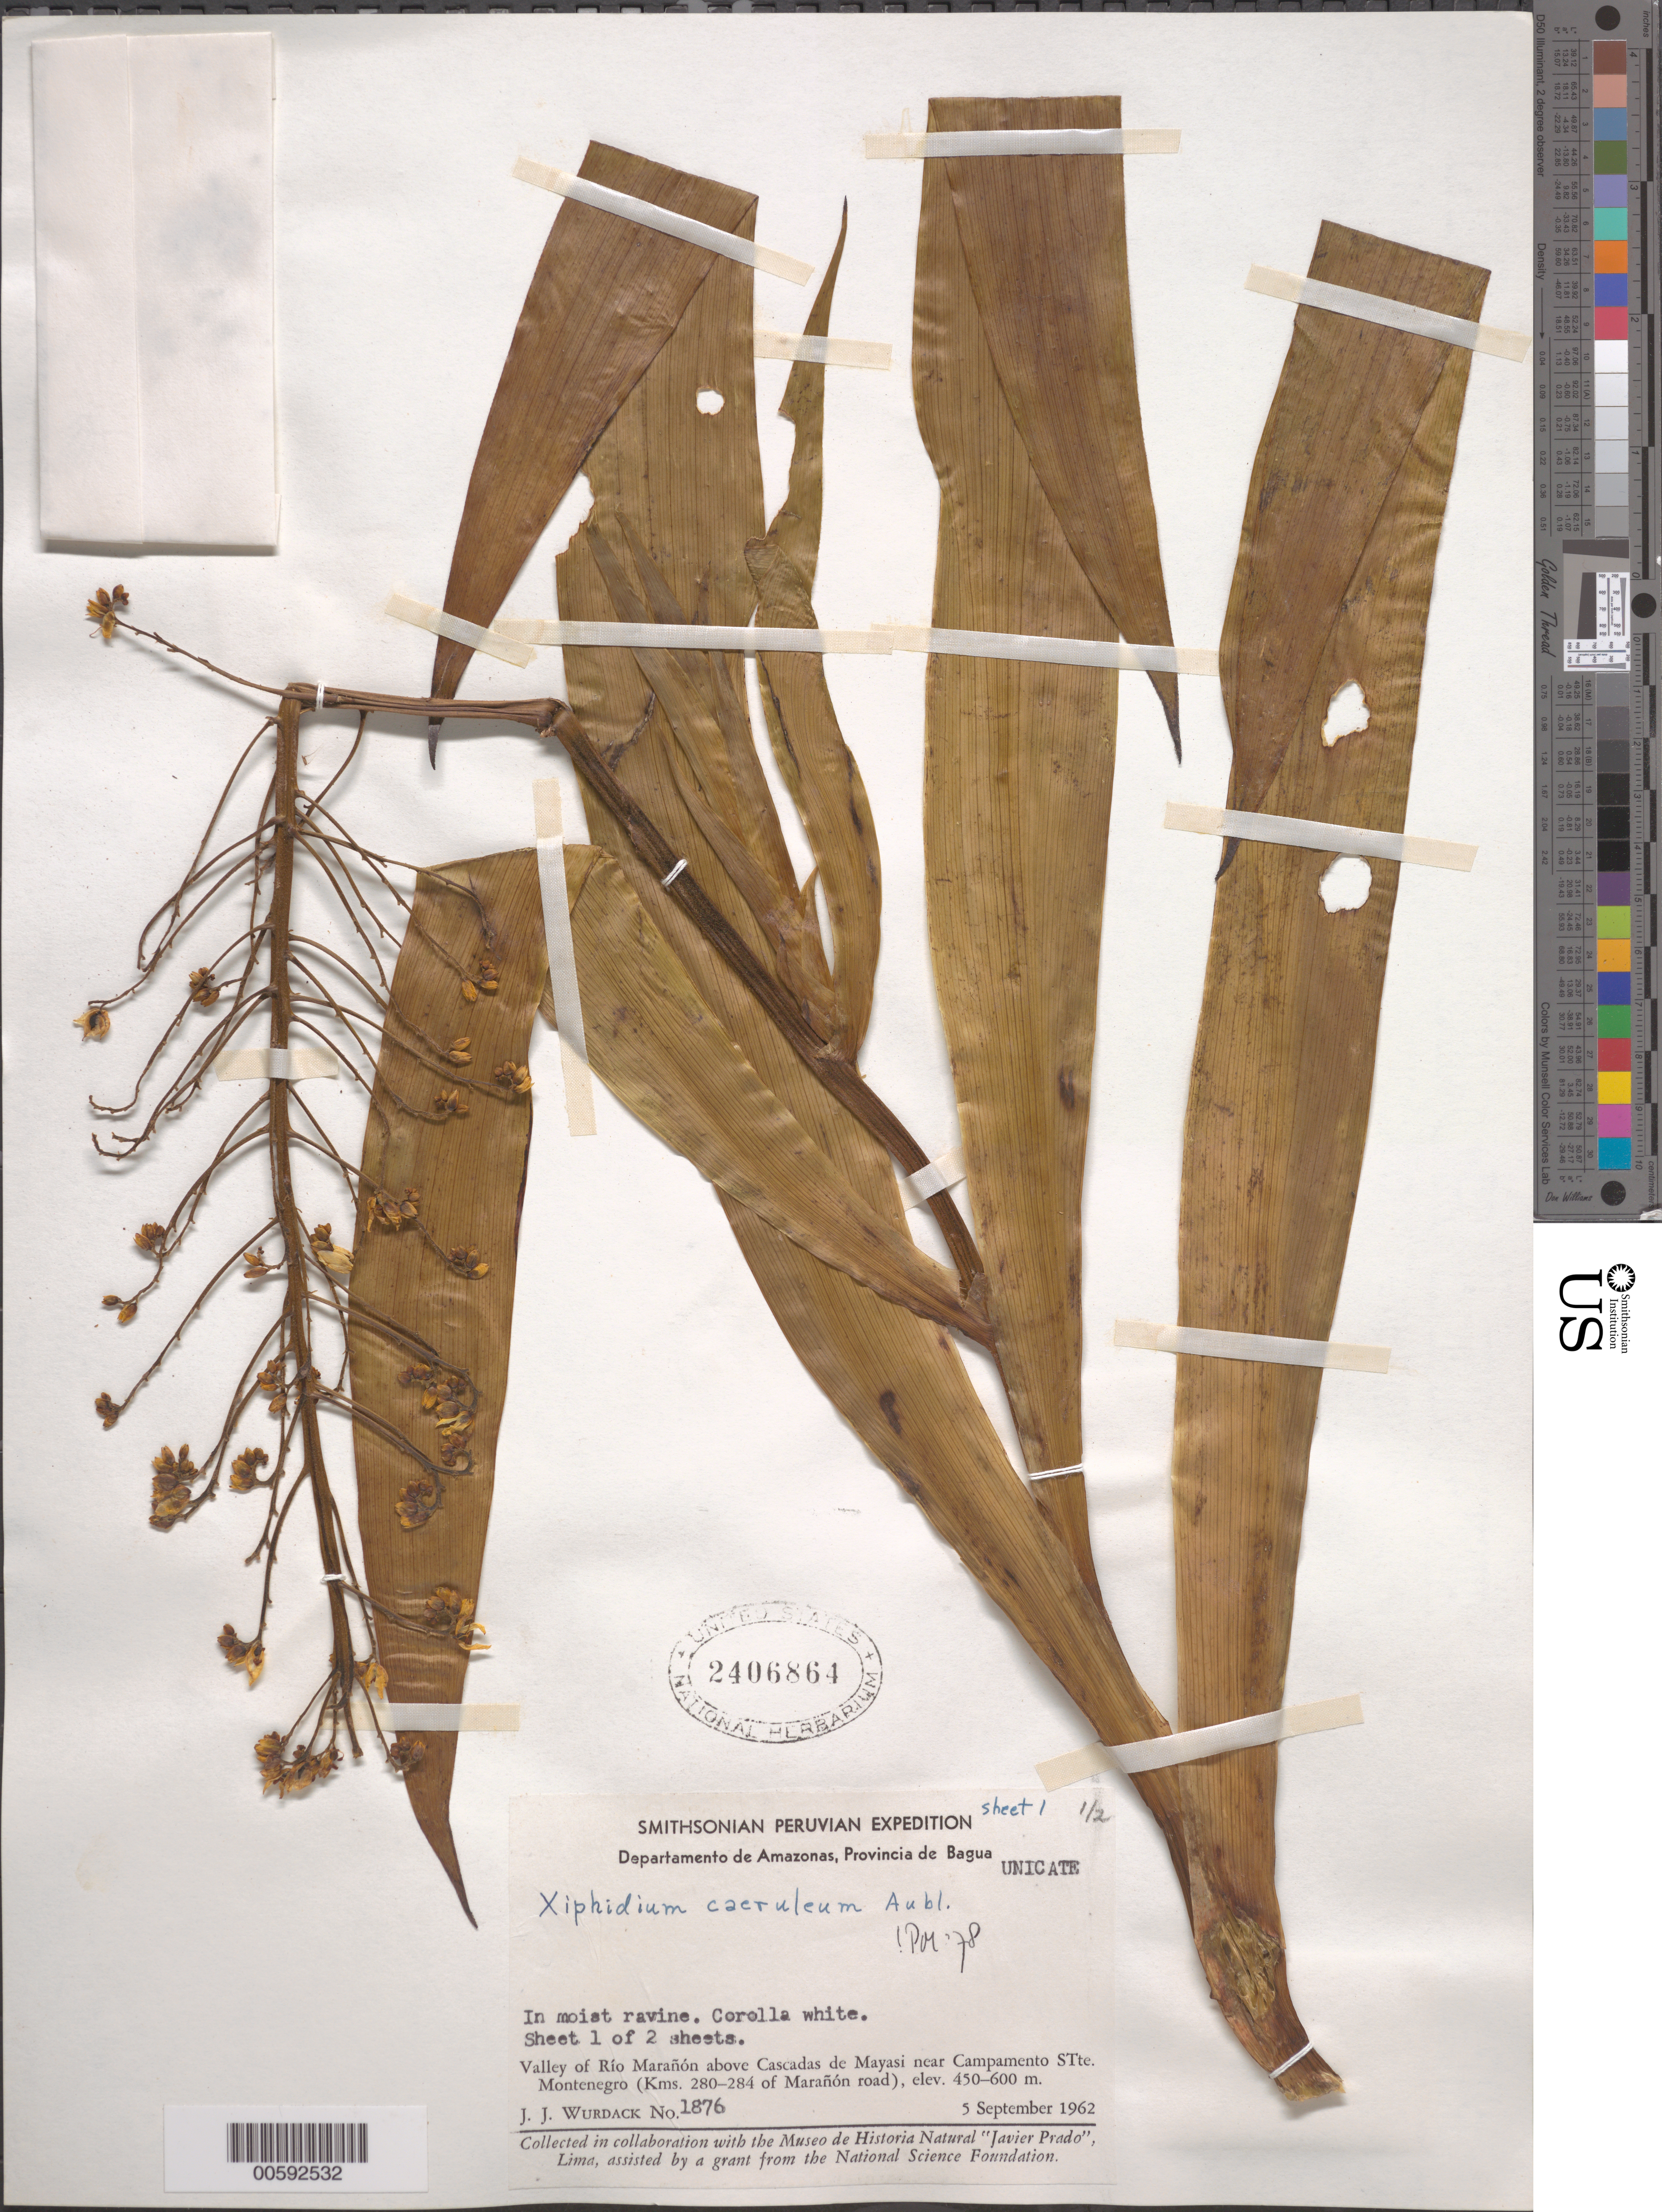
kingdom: Plantae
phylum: Tracheophyta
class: Liliopsida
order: Commelinales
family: Haemodoraceae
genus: Xiphidium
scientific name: Xiphidium caeruleum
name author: Aubl.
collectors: J. J. Wurdack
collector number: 1876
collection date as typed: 05 Sep 1962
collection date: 1962-09-05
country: Peru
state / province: Amazonas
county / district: Bagua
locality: valley of Río Maranon, near Campamento Stte. Montenegro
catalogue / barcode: US 2406864